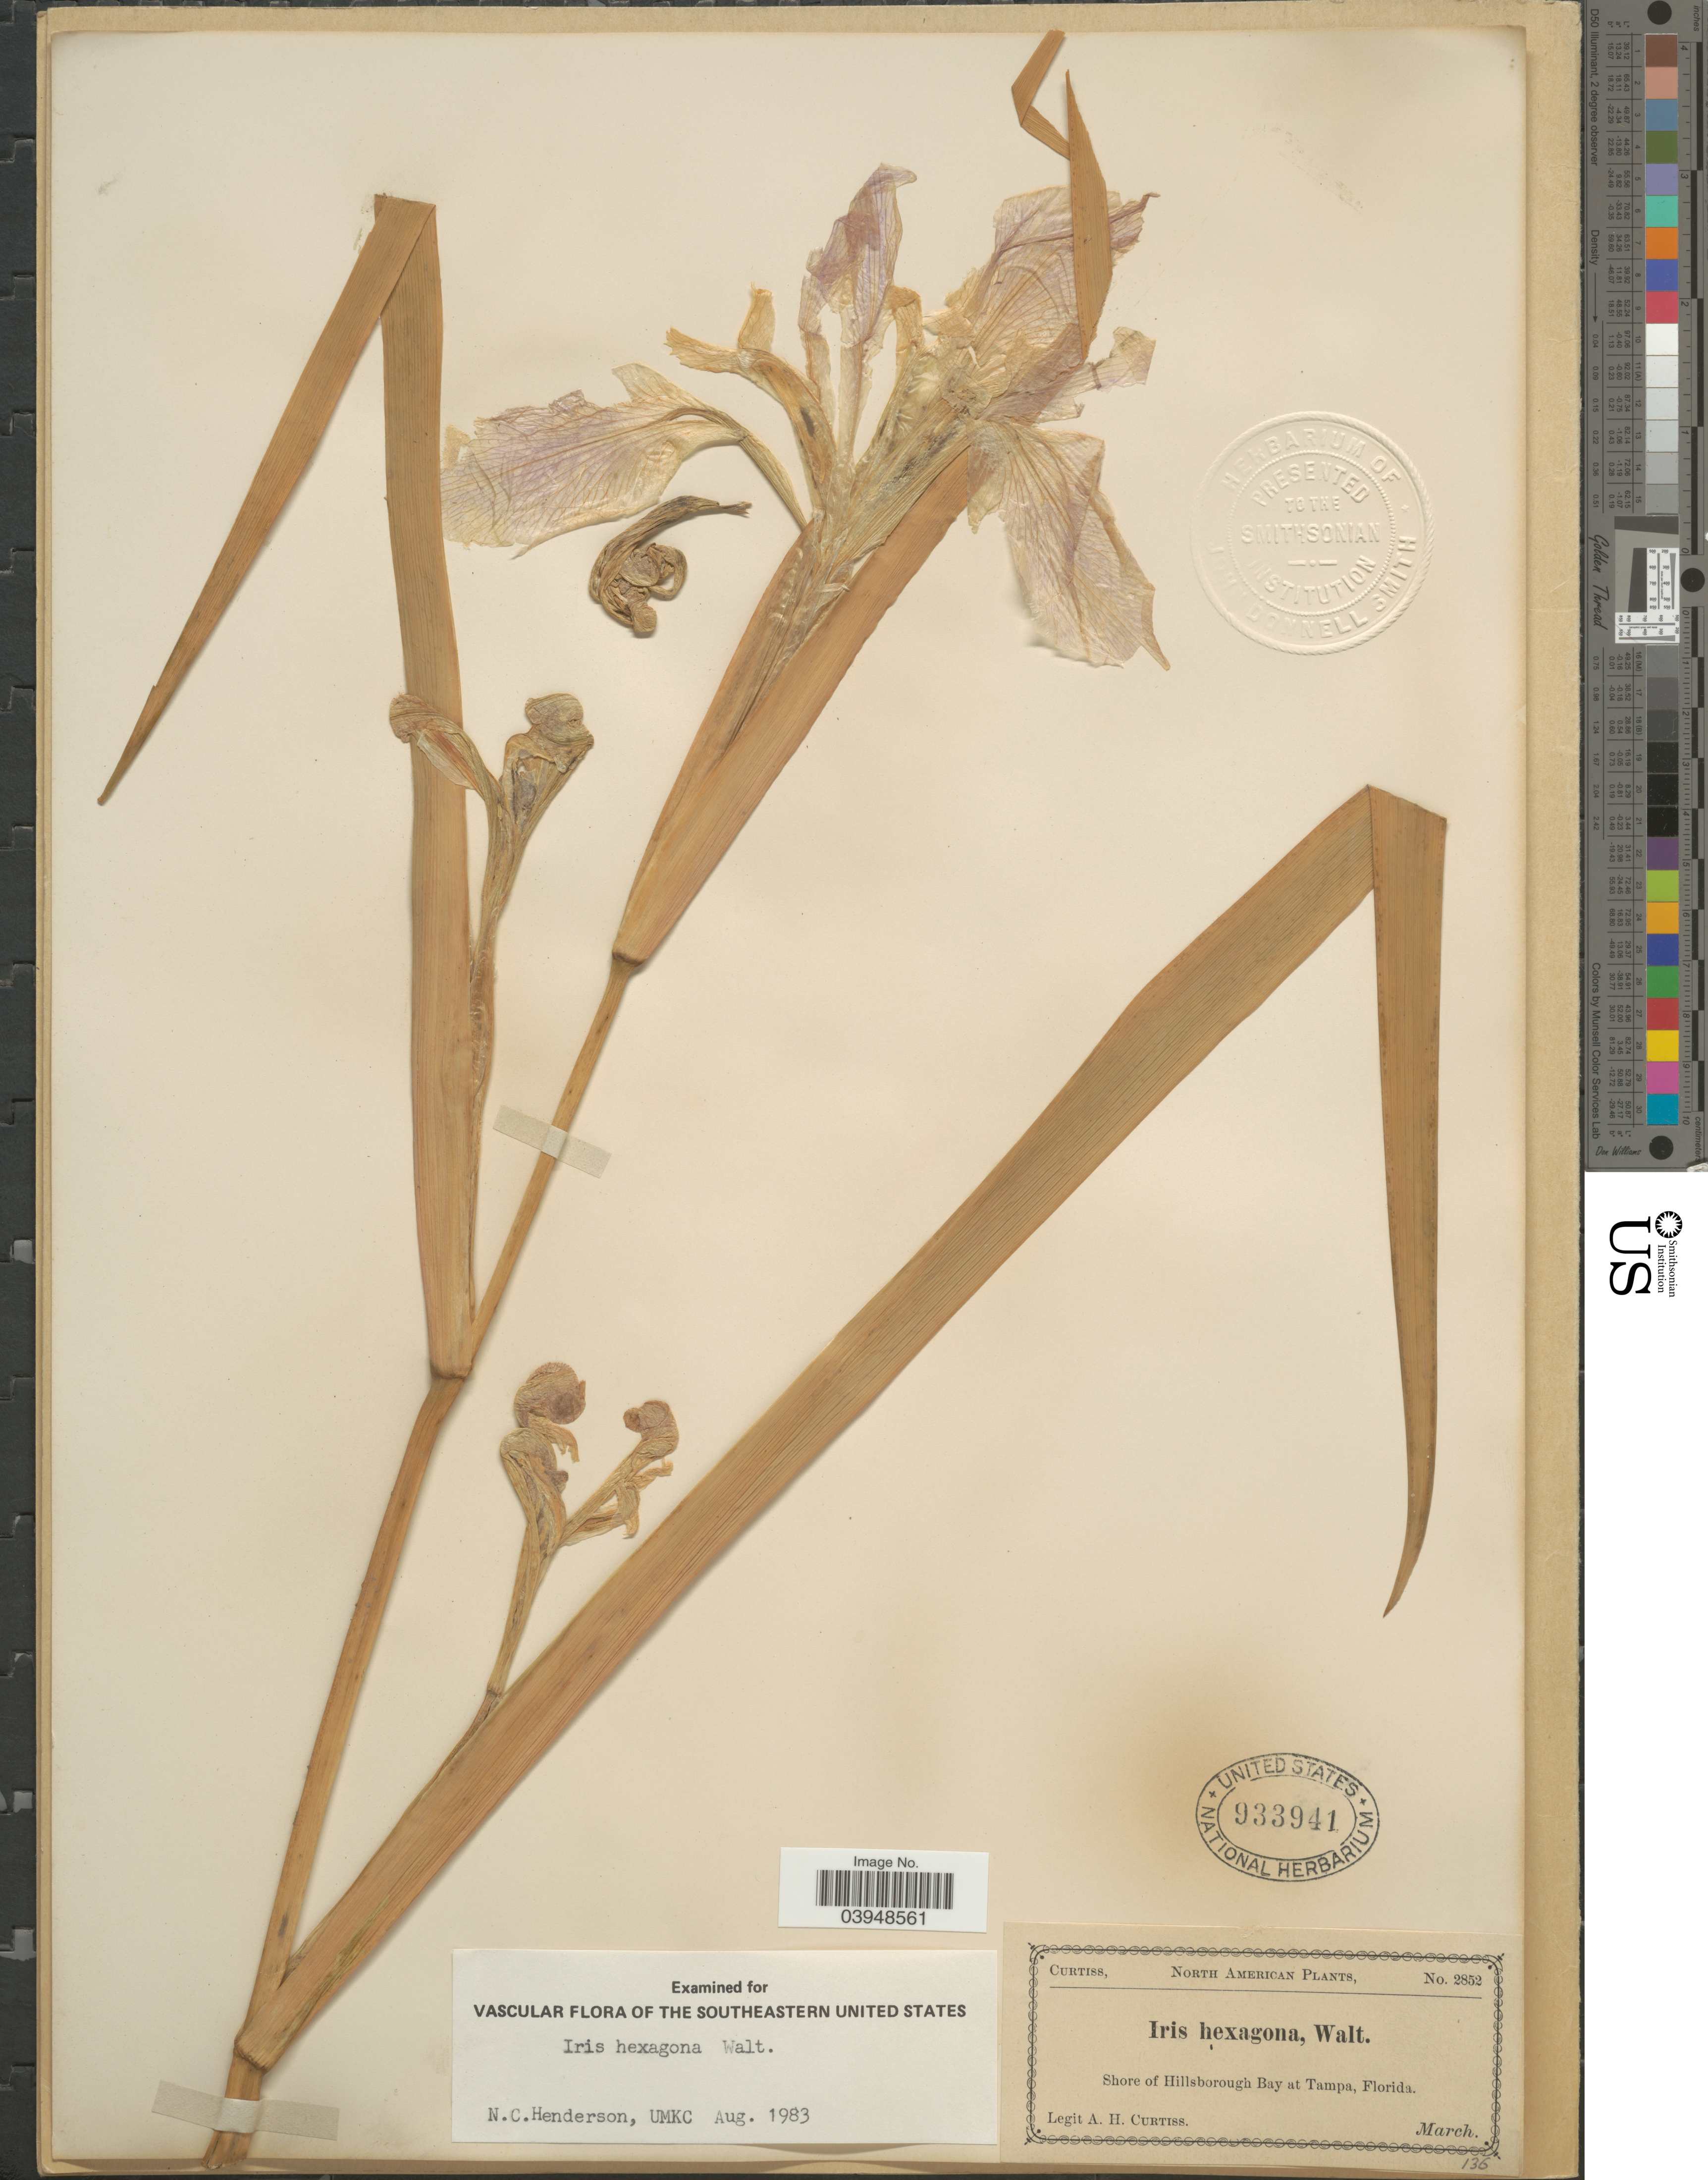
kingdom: Plantae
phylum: Tracheophyta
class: Liliopsida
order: Asparagales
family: Iridaceae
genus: Iris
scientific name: Iris hexagona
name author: Walter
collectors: A. H. Curtiss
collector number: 2852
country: United States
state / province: Florida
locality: Shore of Hillsborough Bay at Tampa.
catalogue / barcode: US 933941